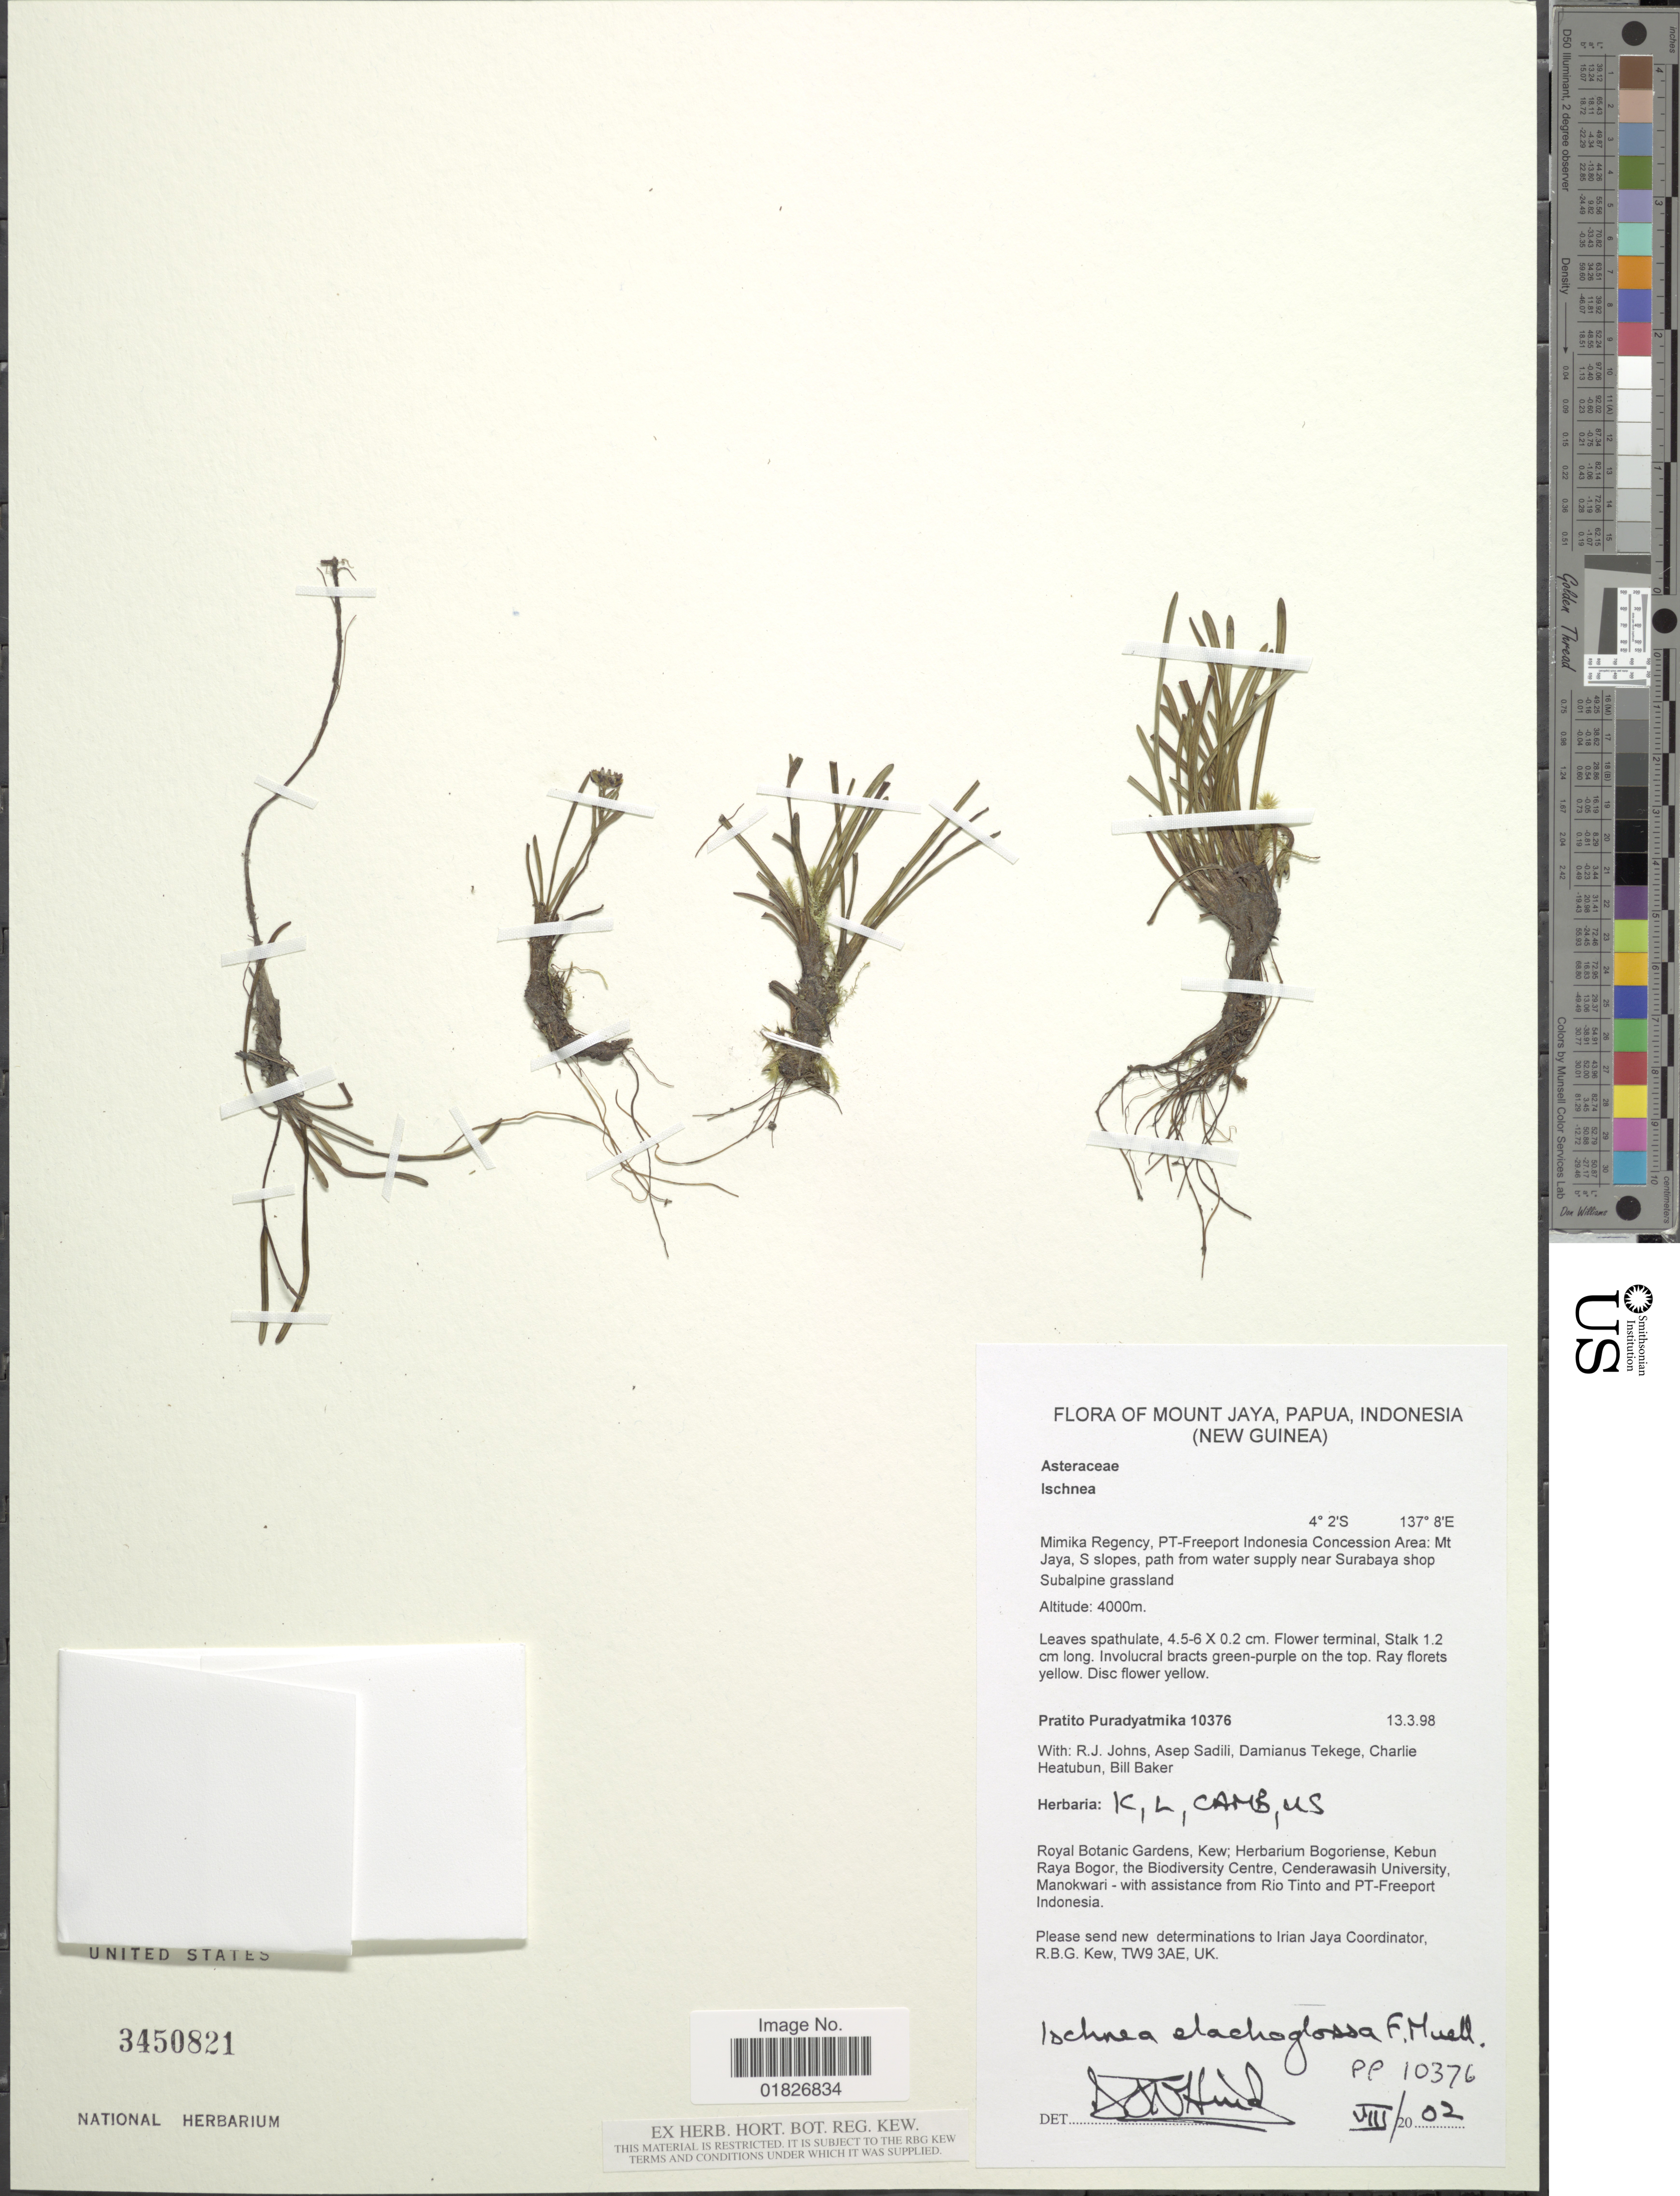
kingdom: Plantae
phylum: Tracheophyta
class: Magnoliopsida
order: Asterales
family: Asteraceae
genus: Ischnea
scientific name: Ischnea elachoglossa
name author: F. Muell.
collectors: P. Puradyatmika, R. Johns, A. Sadili & D. Tekege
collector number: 10376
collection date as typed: Transcribed d/m/y: 13/3/98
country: Indonesia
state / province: Papua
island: New Guinea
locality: Mount Jaya, (New Guinea), Mimika Regency, PT-Freeport Indonesia Concession Area, Mt. Jaya, S slopes, path from water supply near Surabaya shop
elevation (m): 4000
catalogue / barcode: US 3450821